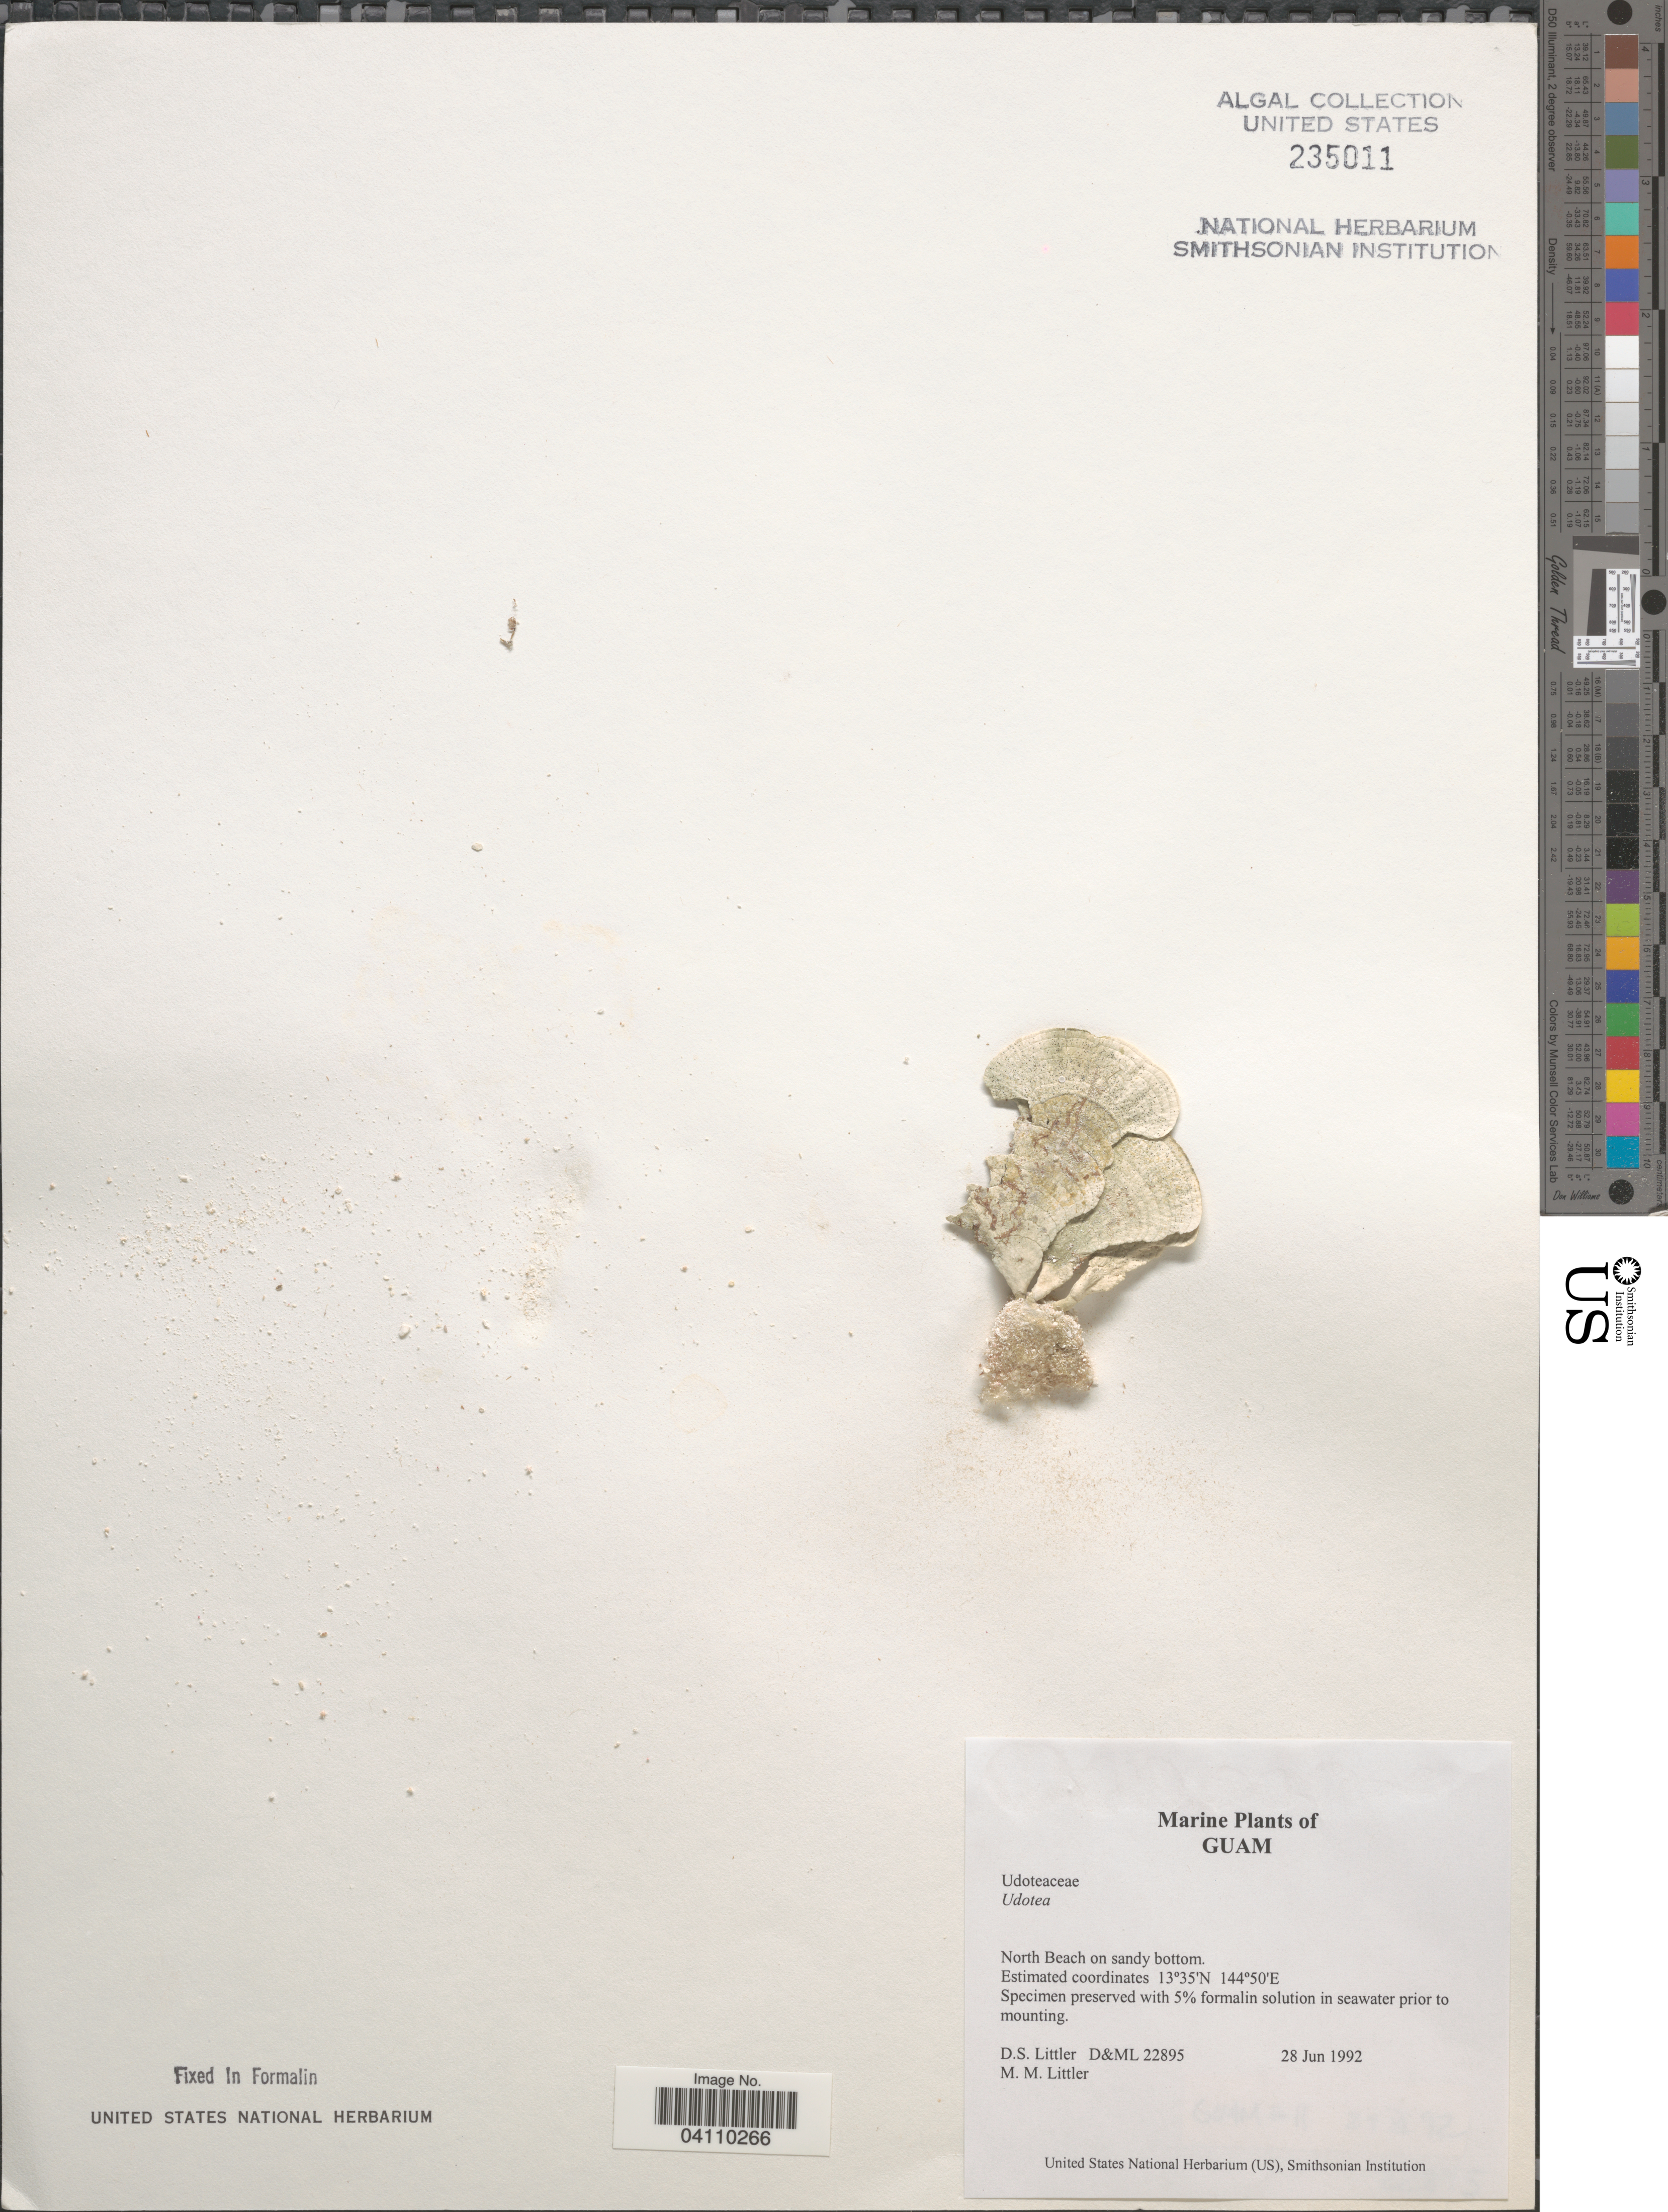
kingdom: Plantae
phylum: Chlorophyta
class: Ulvophyceae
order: Bryopsidales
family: Udoteaceae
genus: Udotea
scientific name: Udotea sp.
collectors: D. S. Littler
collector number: D&ML22895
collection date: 1992-06-28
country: Guam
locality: North Beach on sandy bottom.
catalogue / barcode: US 235011